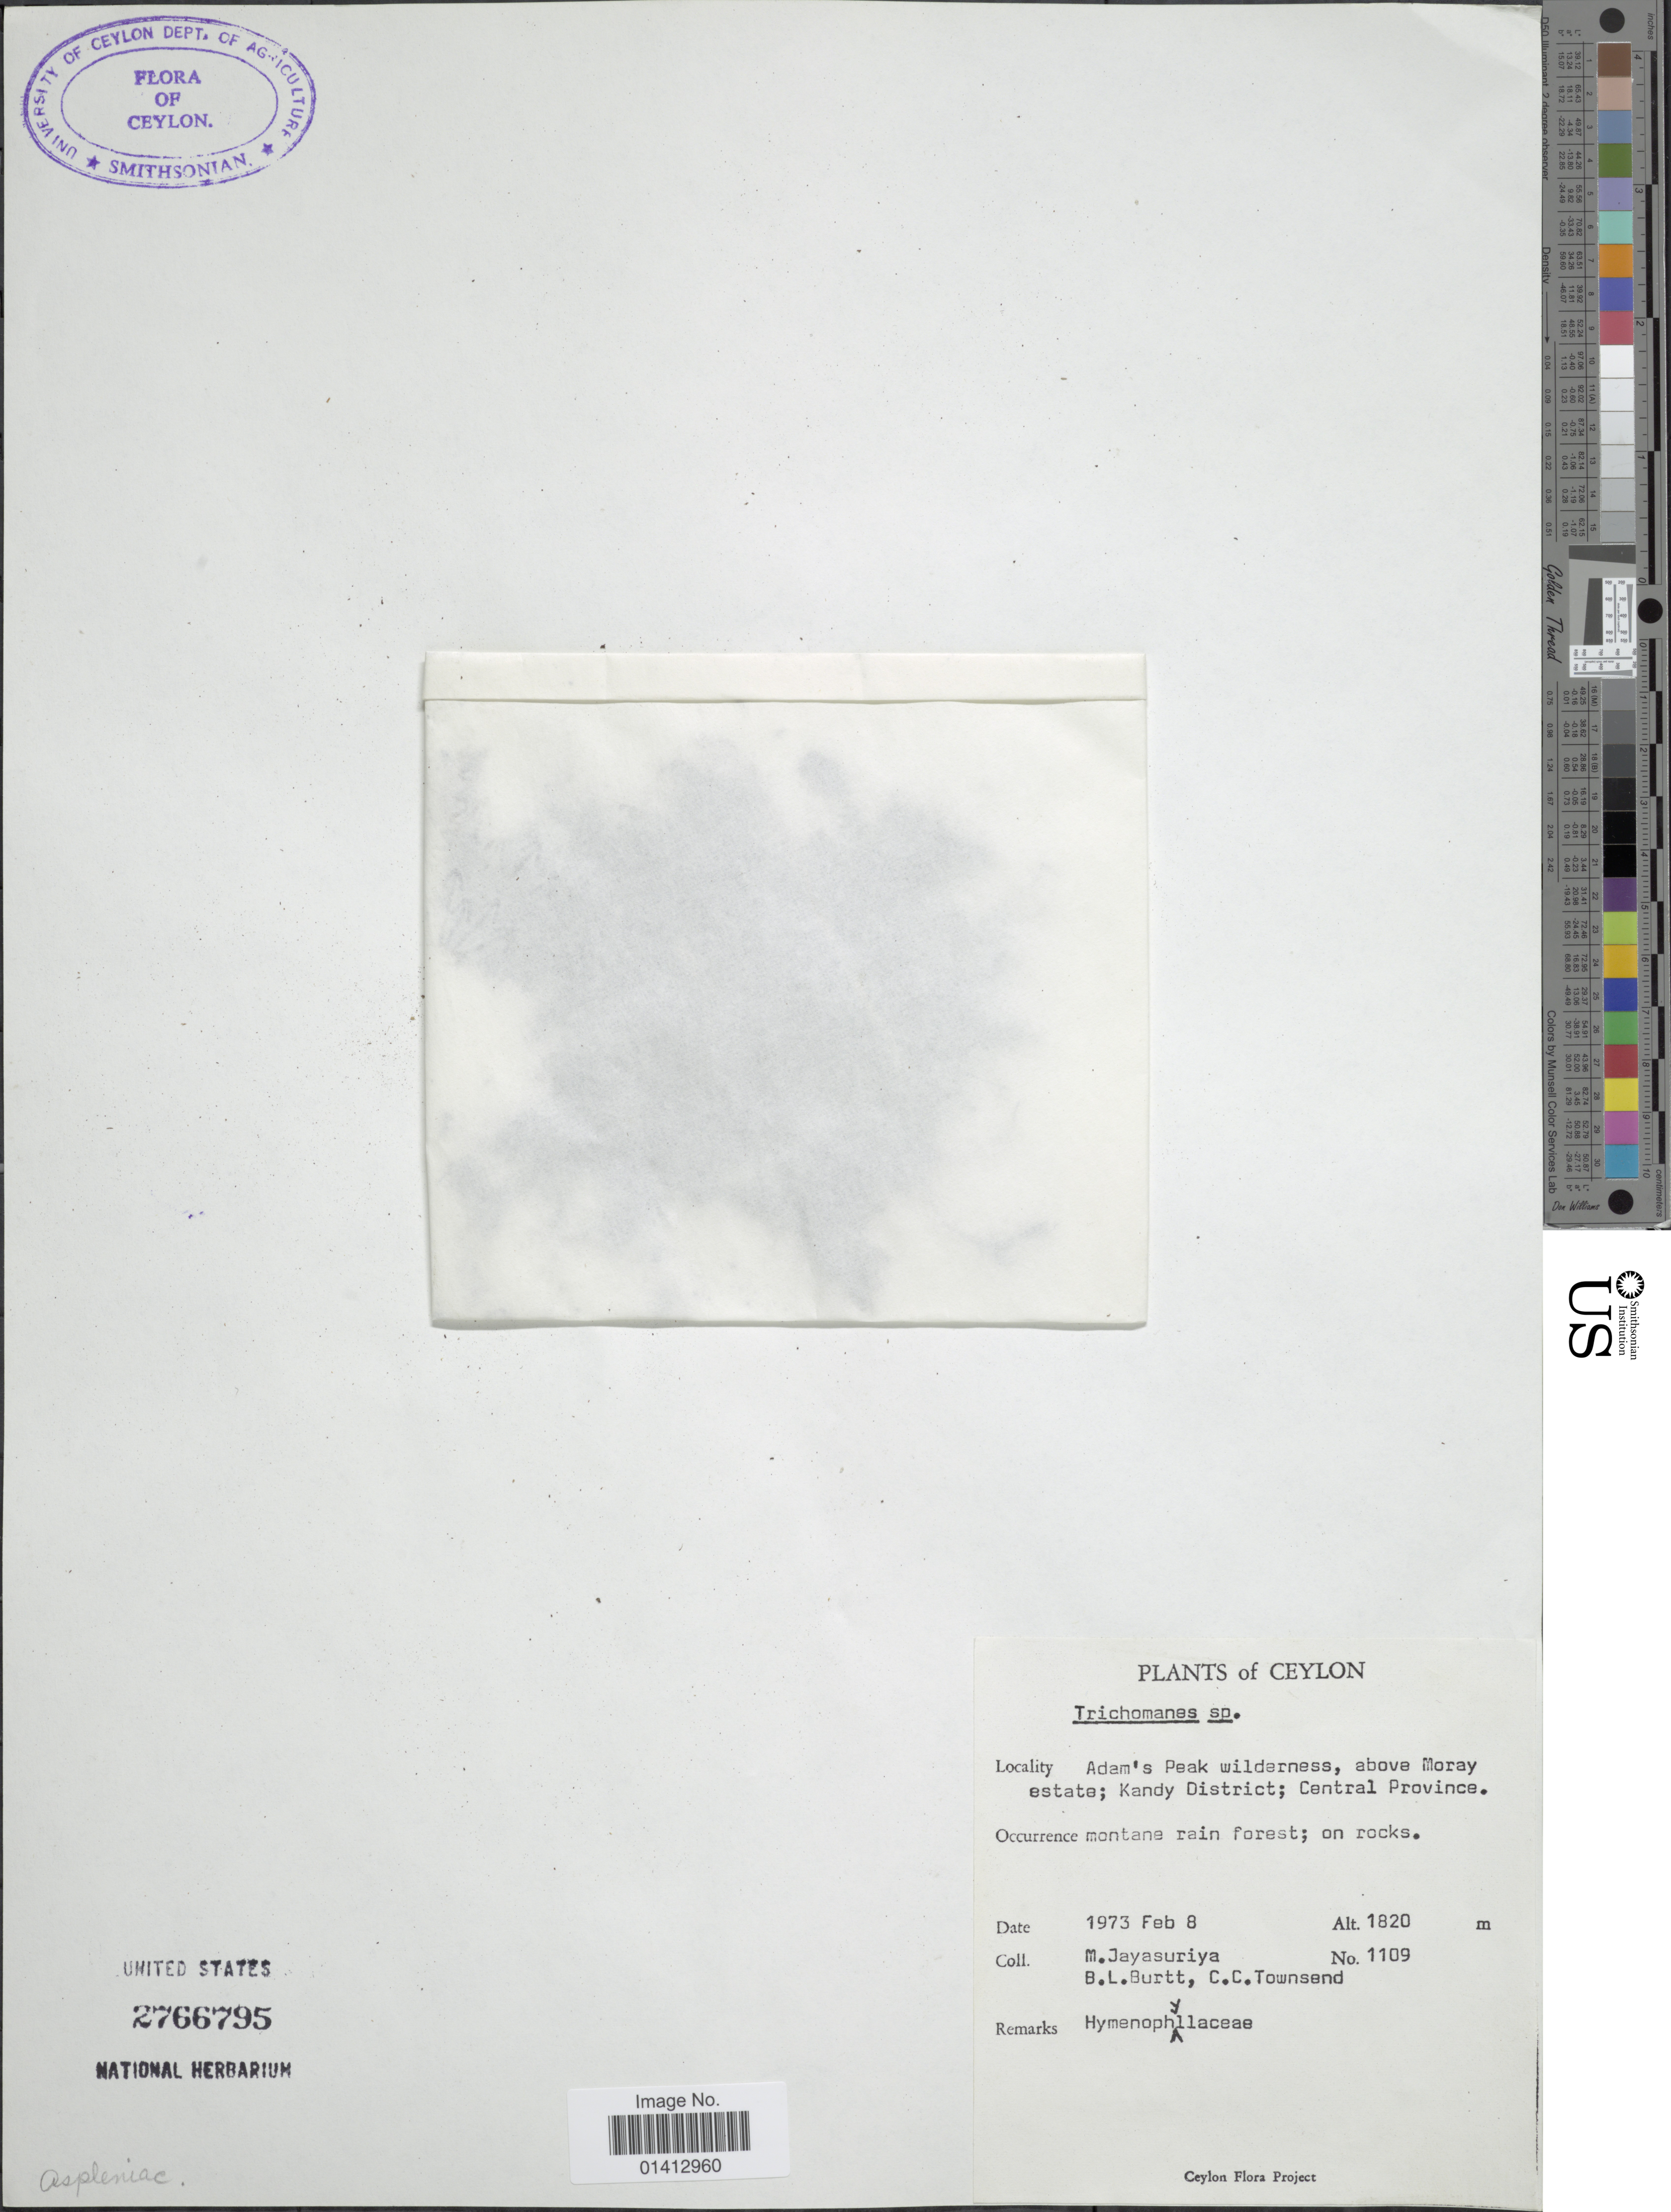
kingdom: Plantae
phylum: Tracheophyta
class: Polypodiopsida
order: Hymenophyllales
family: Hymenophyllaceae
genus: Crepidomanes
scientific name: Crepidomanes sp.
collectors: M. Jayasuria, B. L. Burtt & C. C. Townsend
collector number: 1109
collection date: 1973-02-08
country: Sri Lanka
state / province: Central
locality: Ceylon, Adam's Peak wilderness, above Moray estate; Kandy District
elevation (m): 1820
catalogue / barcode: US 2766795